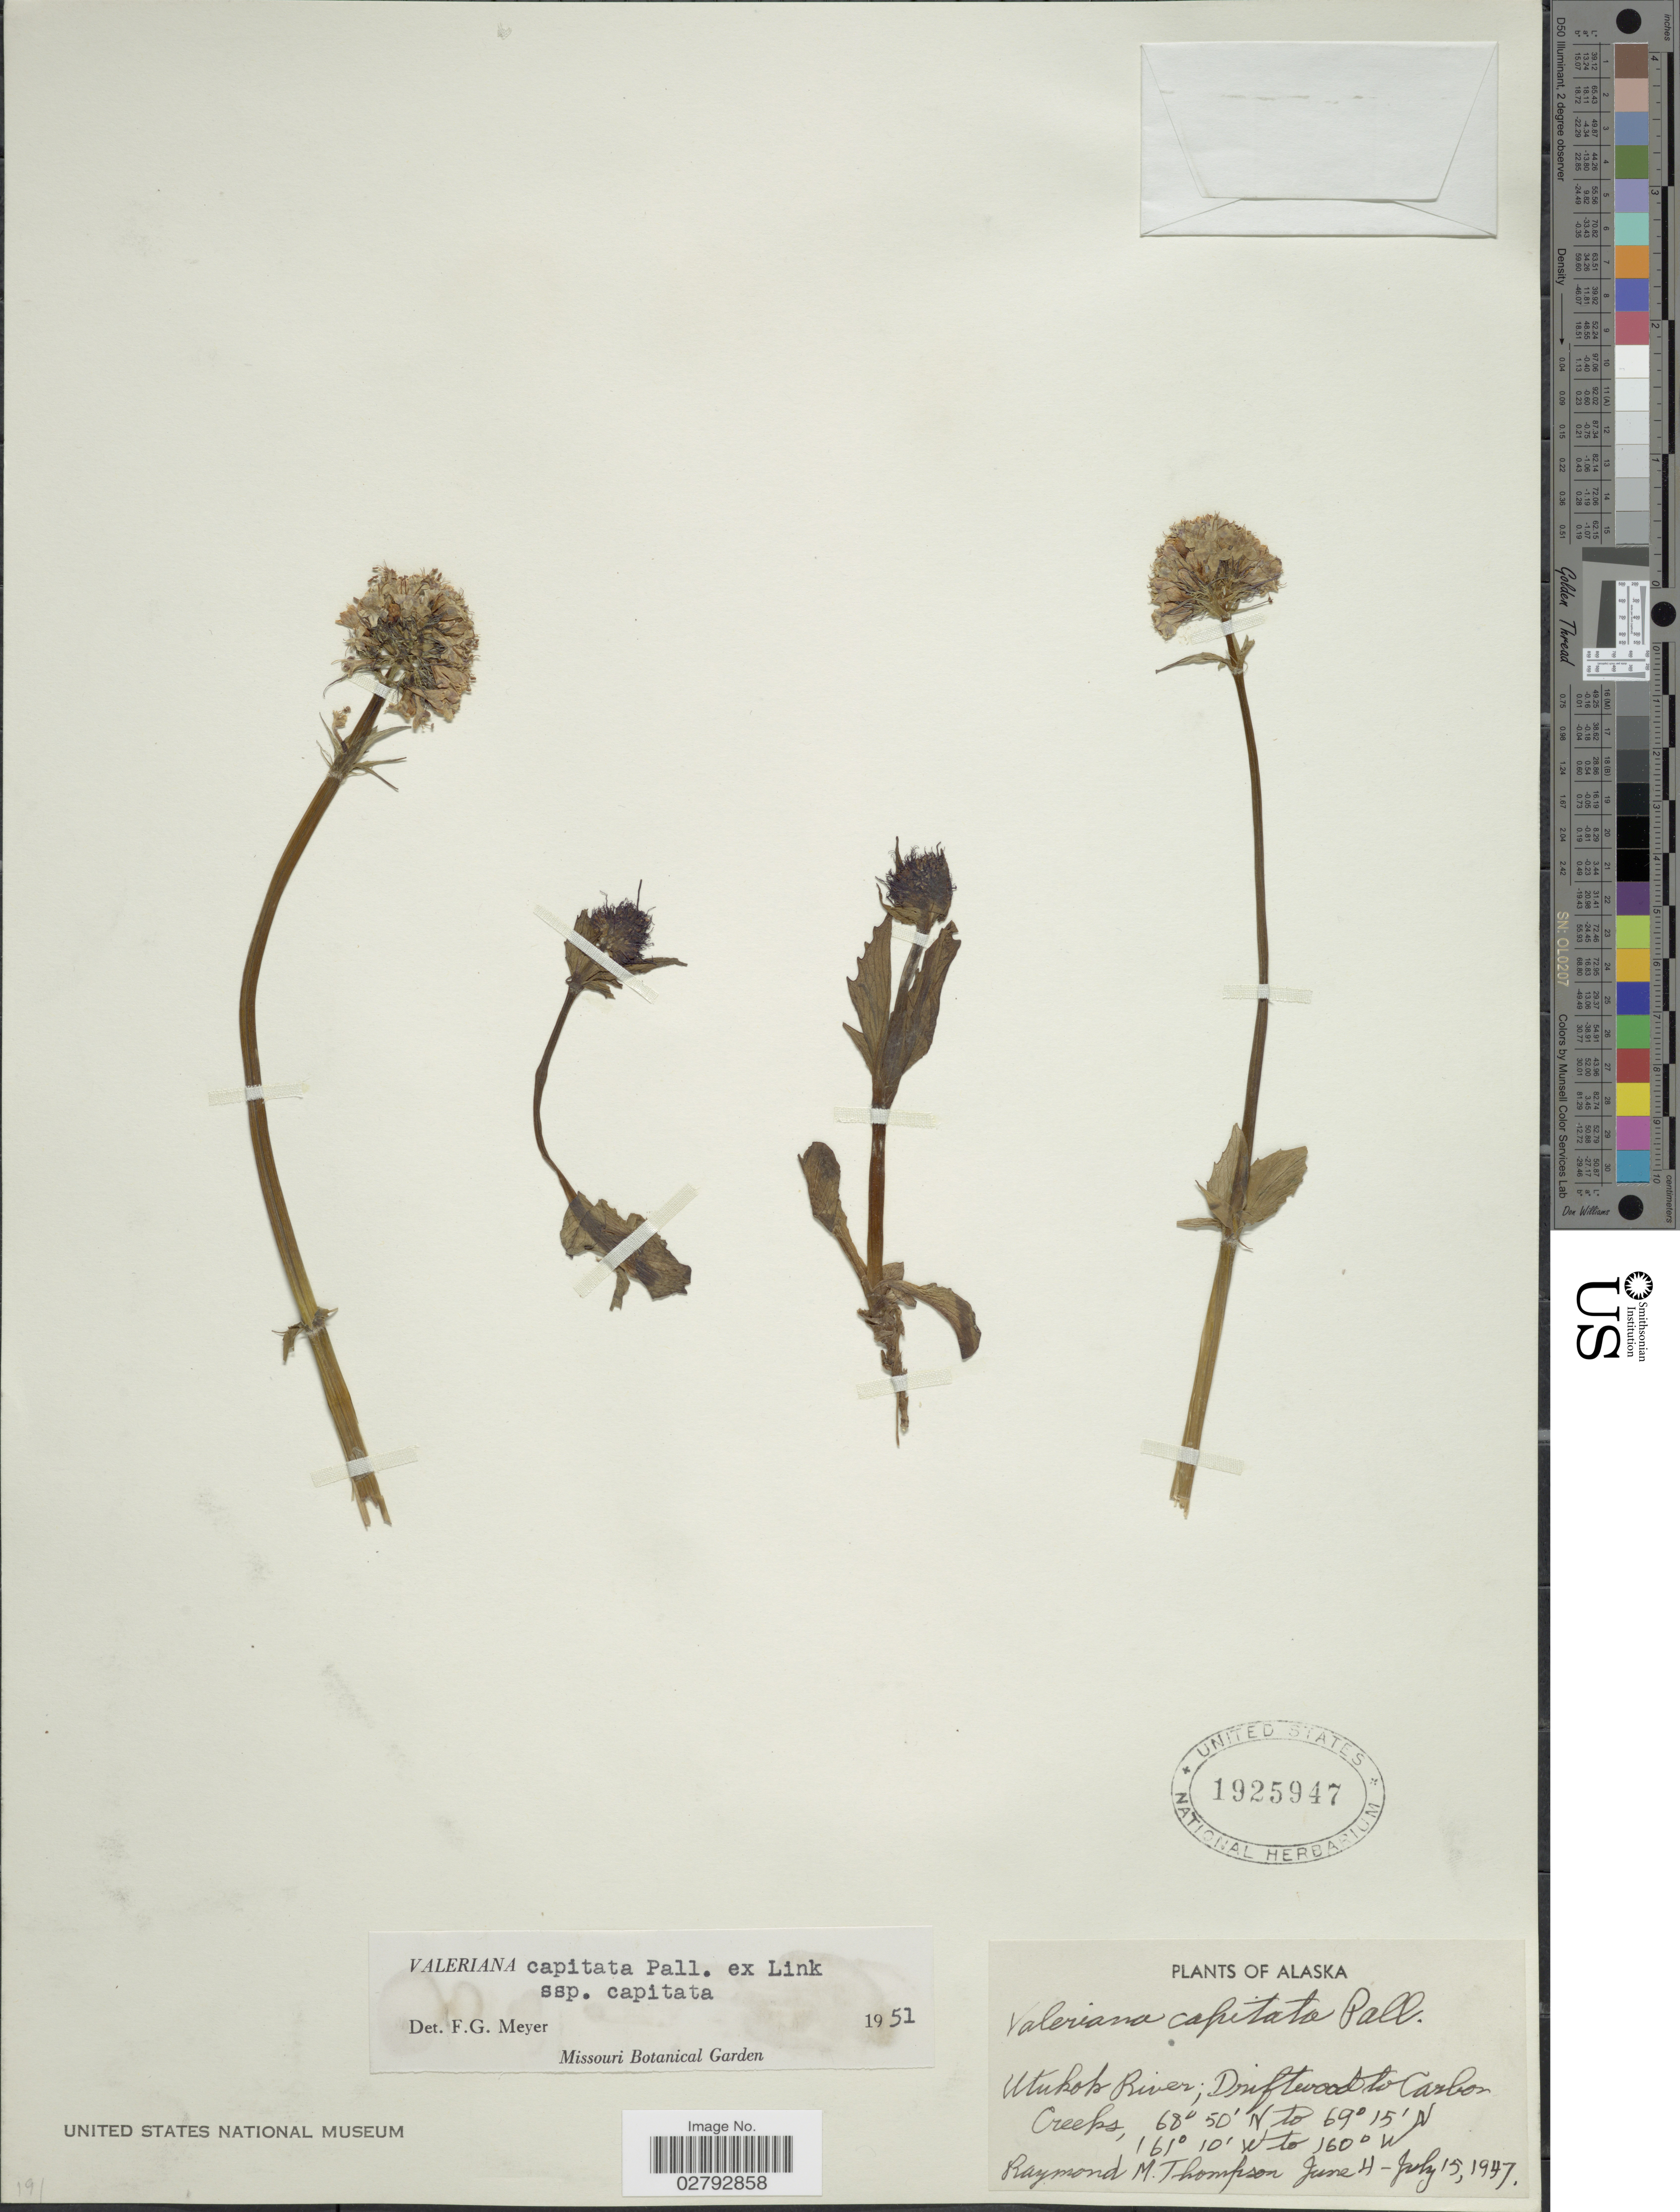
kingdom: Plantae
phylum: Tracheophyta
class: Magnoliopsida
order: Dipsacales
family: Caprifoliaceae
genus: Valeriana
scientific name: Valeriana capitata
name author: Link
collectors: R. Thompson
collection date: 1947-06-04/1947-07-15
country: United States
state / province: Alaska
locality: Utukok River; Driftwood to Carbon Creeks.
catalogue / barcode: US 1925947